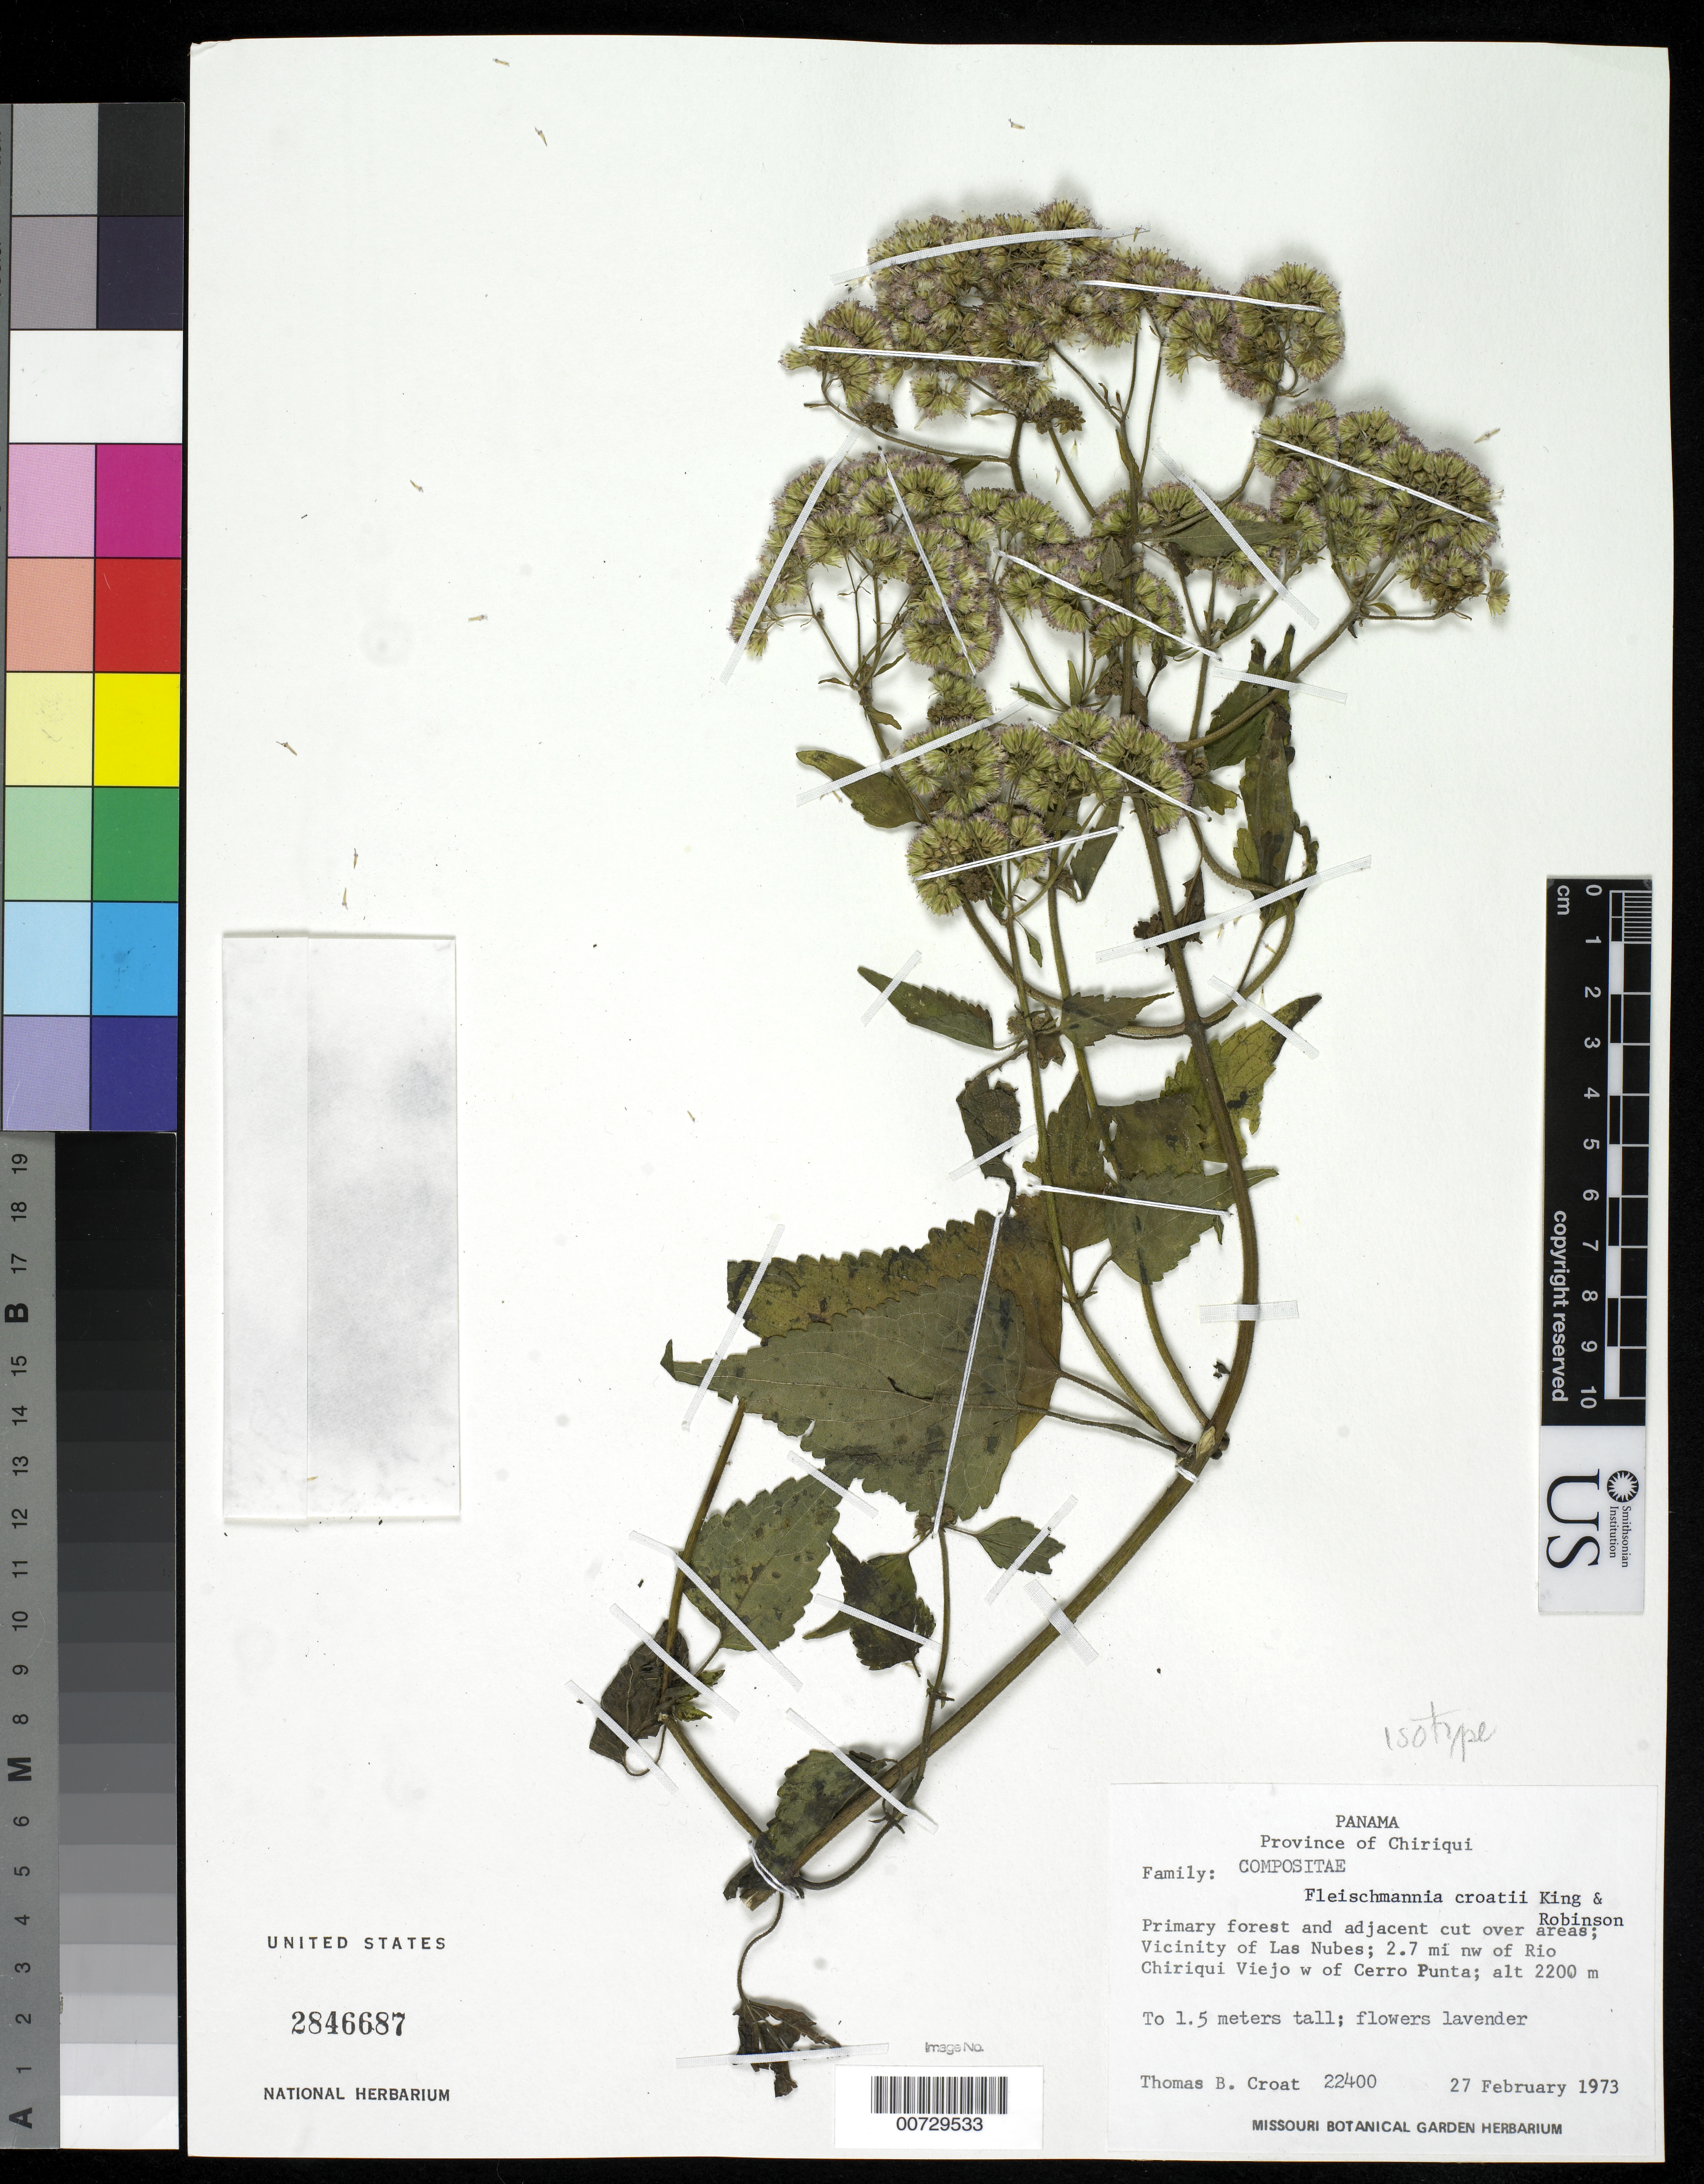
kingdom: Plantae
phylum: Tracheophyta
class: Magnoliopsida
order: Asterales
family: Asteraceae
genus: Fleischmannia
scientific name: Fleischmannia croatii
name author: R.M. King & H. Rob.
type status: Isotype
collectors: T. B. Croat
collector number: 22400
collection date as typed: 27 Feb 1973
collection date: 1973-02-27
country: Panama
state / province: Chiriquí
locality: Las Nubes vicinity, 2.7 mi. NW of Rio Chiriqui Viejo, W ofCerro Punta.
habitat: Primary forest and adjacent cut over areas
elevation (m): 2200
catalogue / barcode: US 2846687